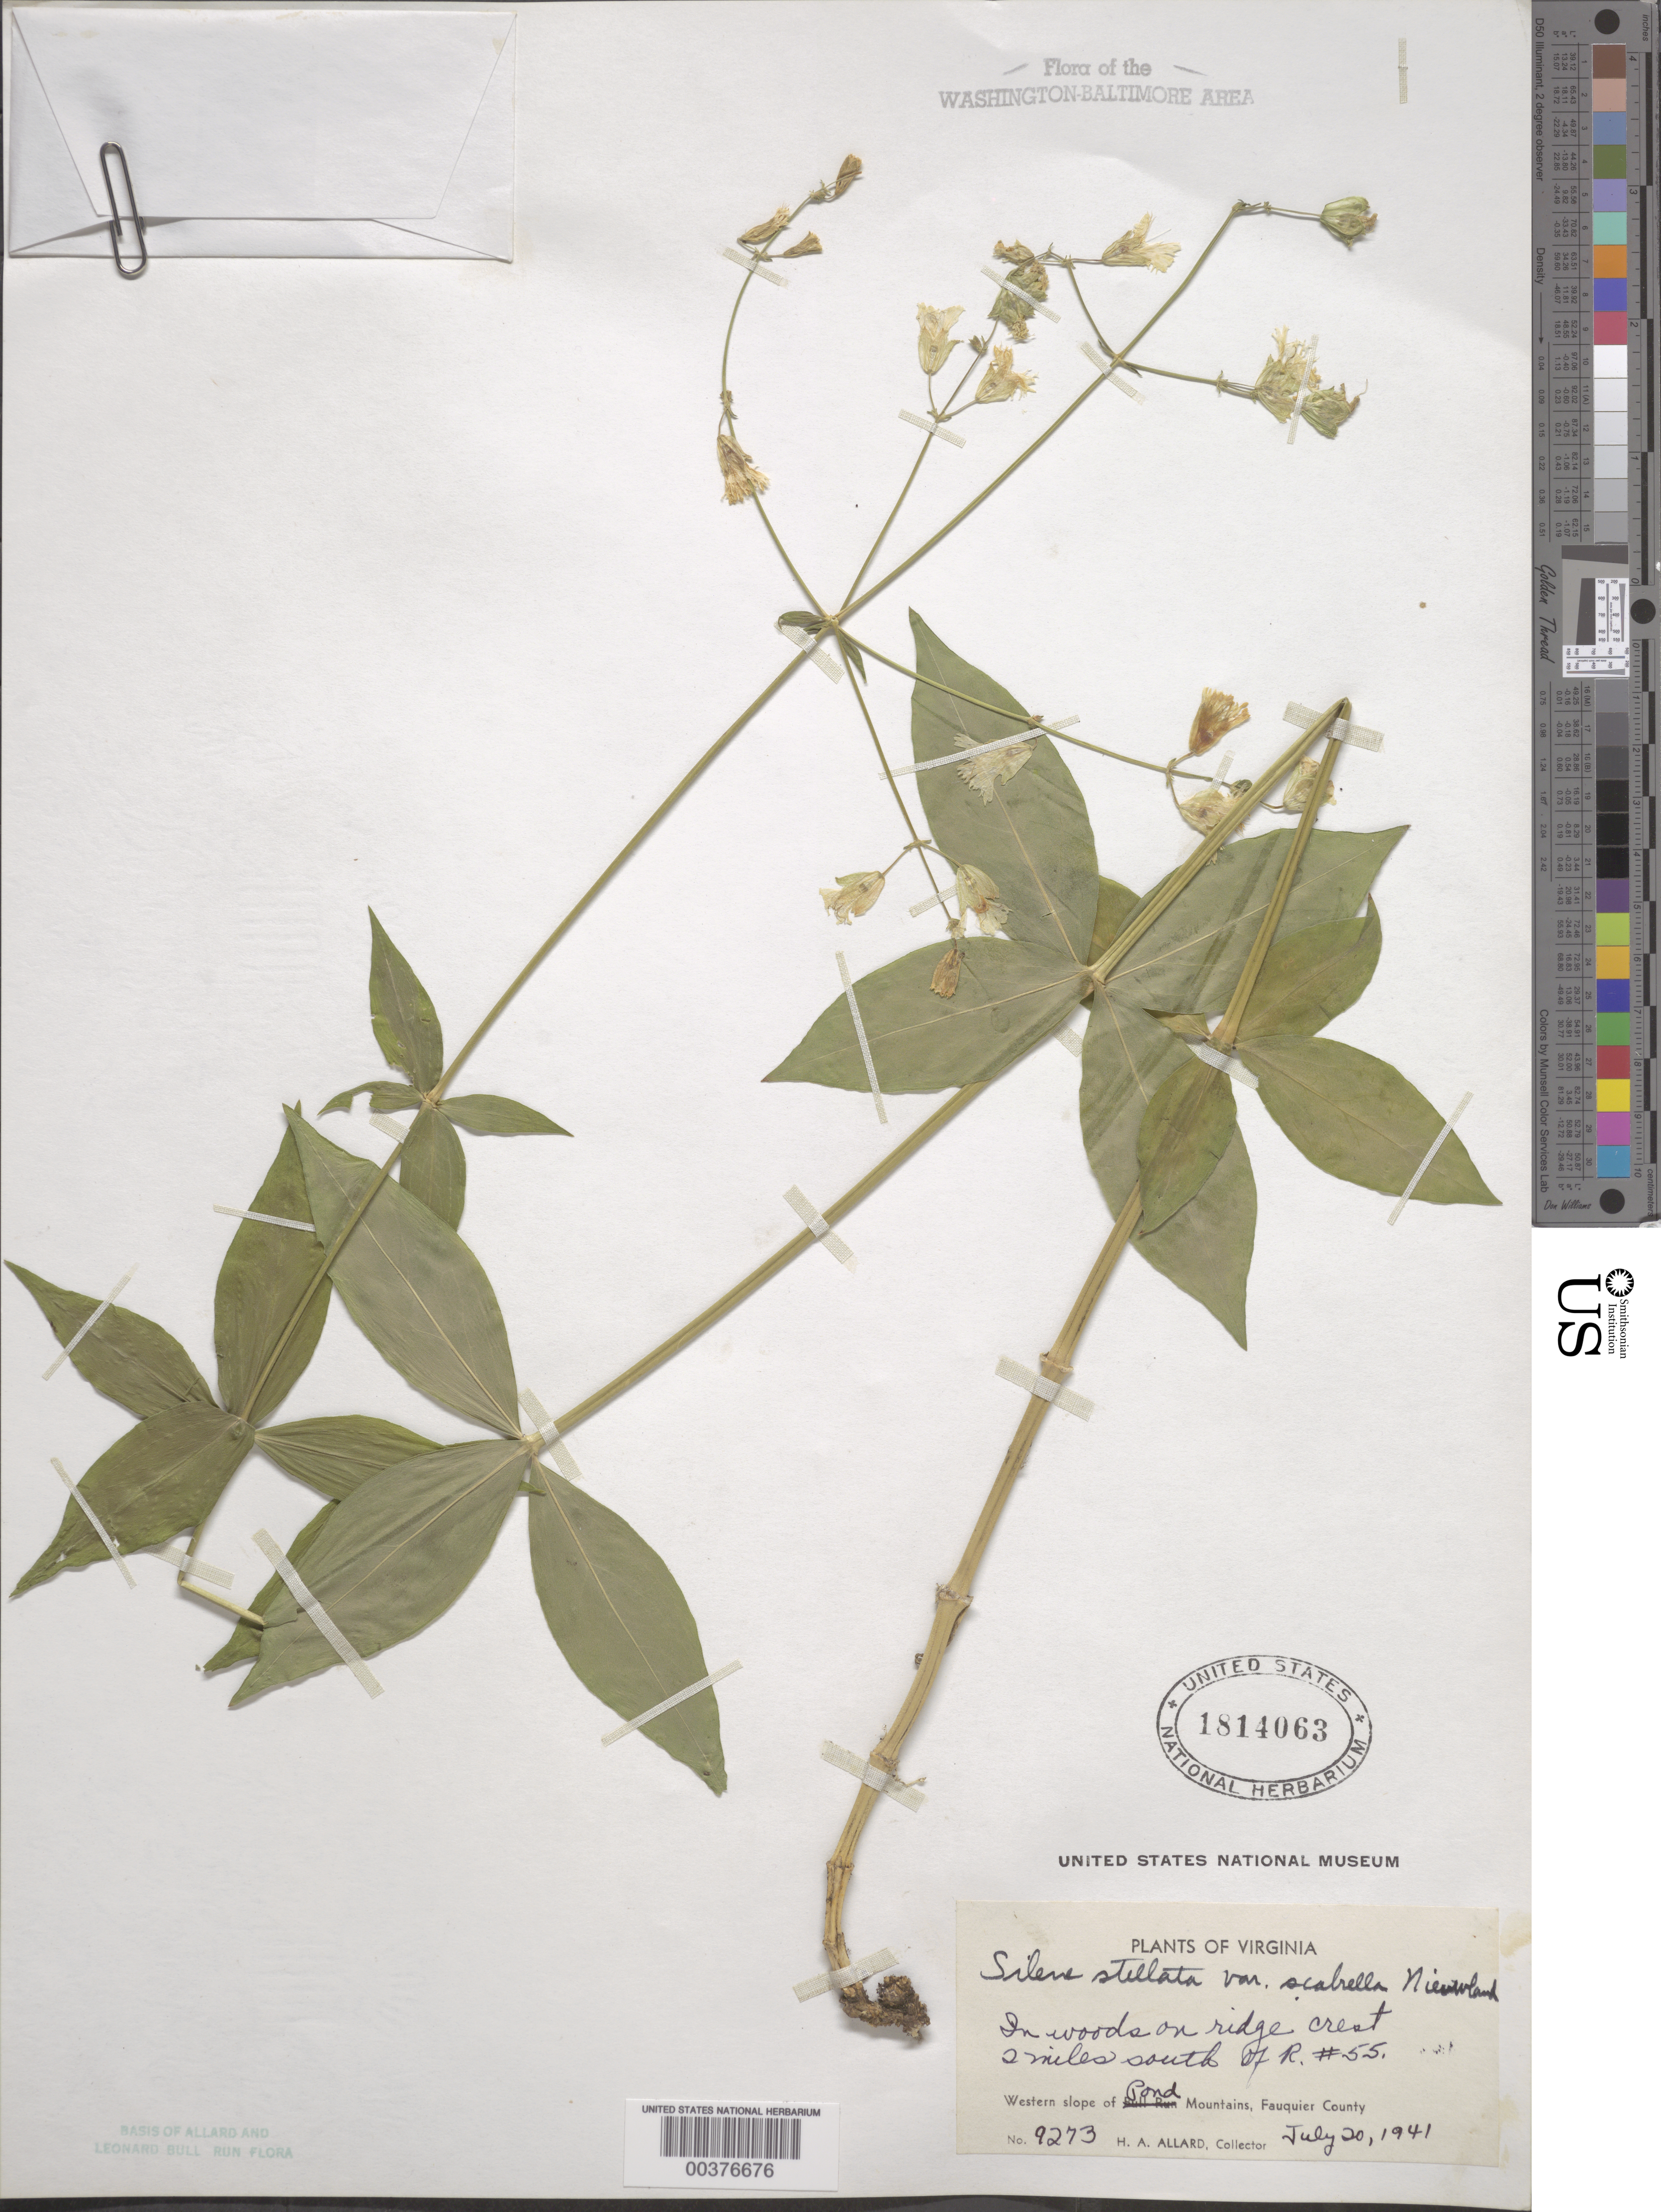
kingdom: Plantae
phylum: Tracheophyta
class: Magnoliopsida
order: Caryophyllales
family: Caryophyllaceae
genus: Silene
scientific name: Silene stellata var. scabrella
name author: (Nieuwl.) E.J. Palmer & Steyerm.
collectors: H. A. Allard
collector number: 9273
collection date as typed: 20 Jul 1941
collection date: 1941-07-20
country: United States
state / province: Virginia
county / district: Fauquier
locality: South of Route 55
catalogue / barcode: US 1814063